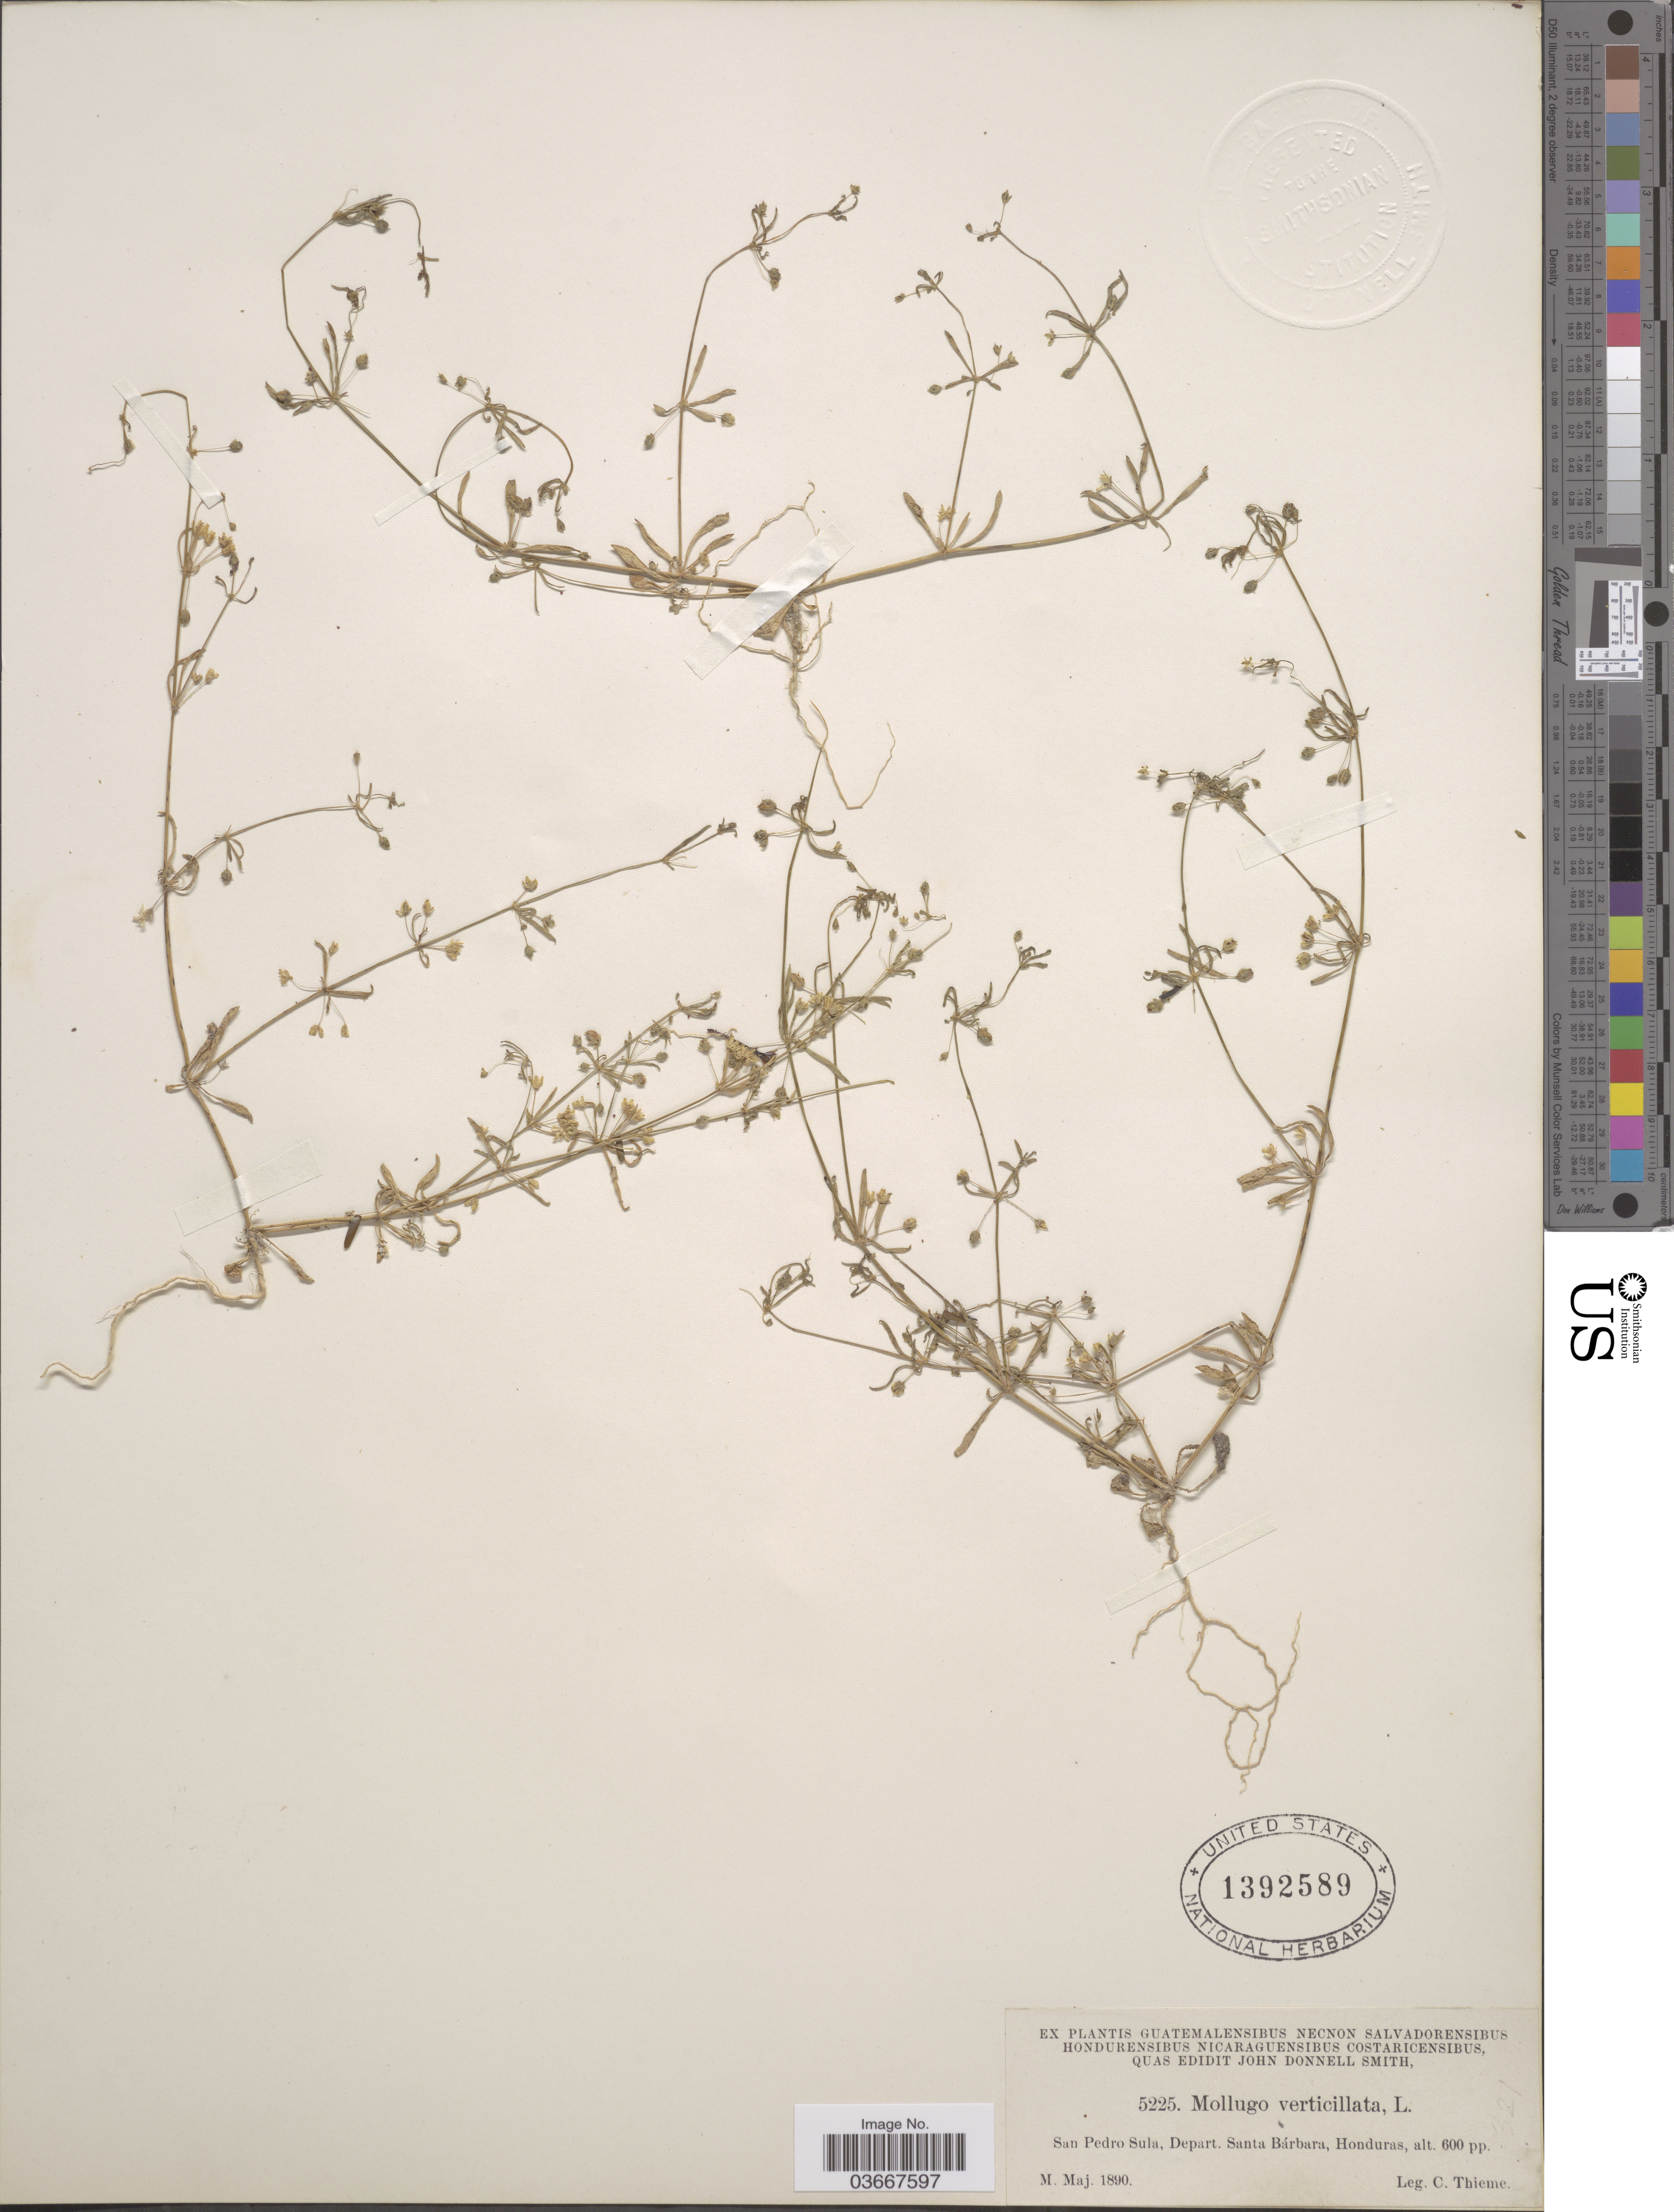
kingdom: Plantae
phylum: Tracheophyta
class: Magnoliopsida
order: Caryophyllales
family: Molluginaceae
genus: Mollugo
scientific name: Mollugo verticillata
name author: L.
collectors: C. Thieme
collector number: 5225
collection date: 1890-05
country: Honduras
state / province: Santa Bárbara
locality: San Pedro Sula, Depart. Santa Bárbara.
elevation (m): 183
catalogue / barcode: US 1392589